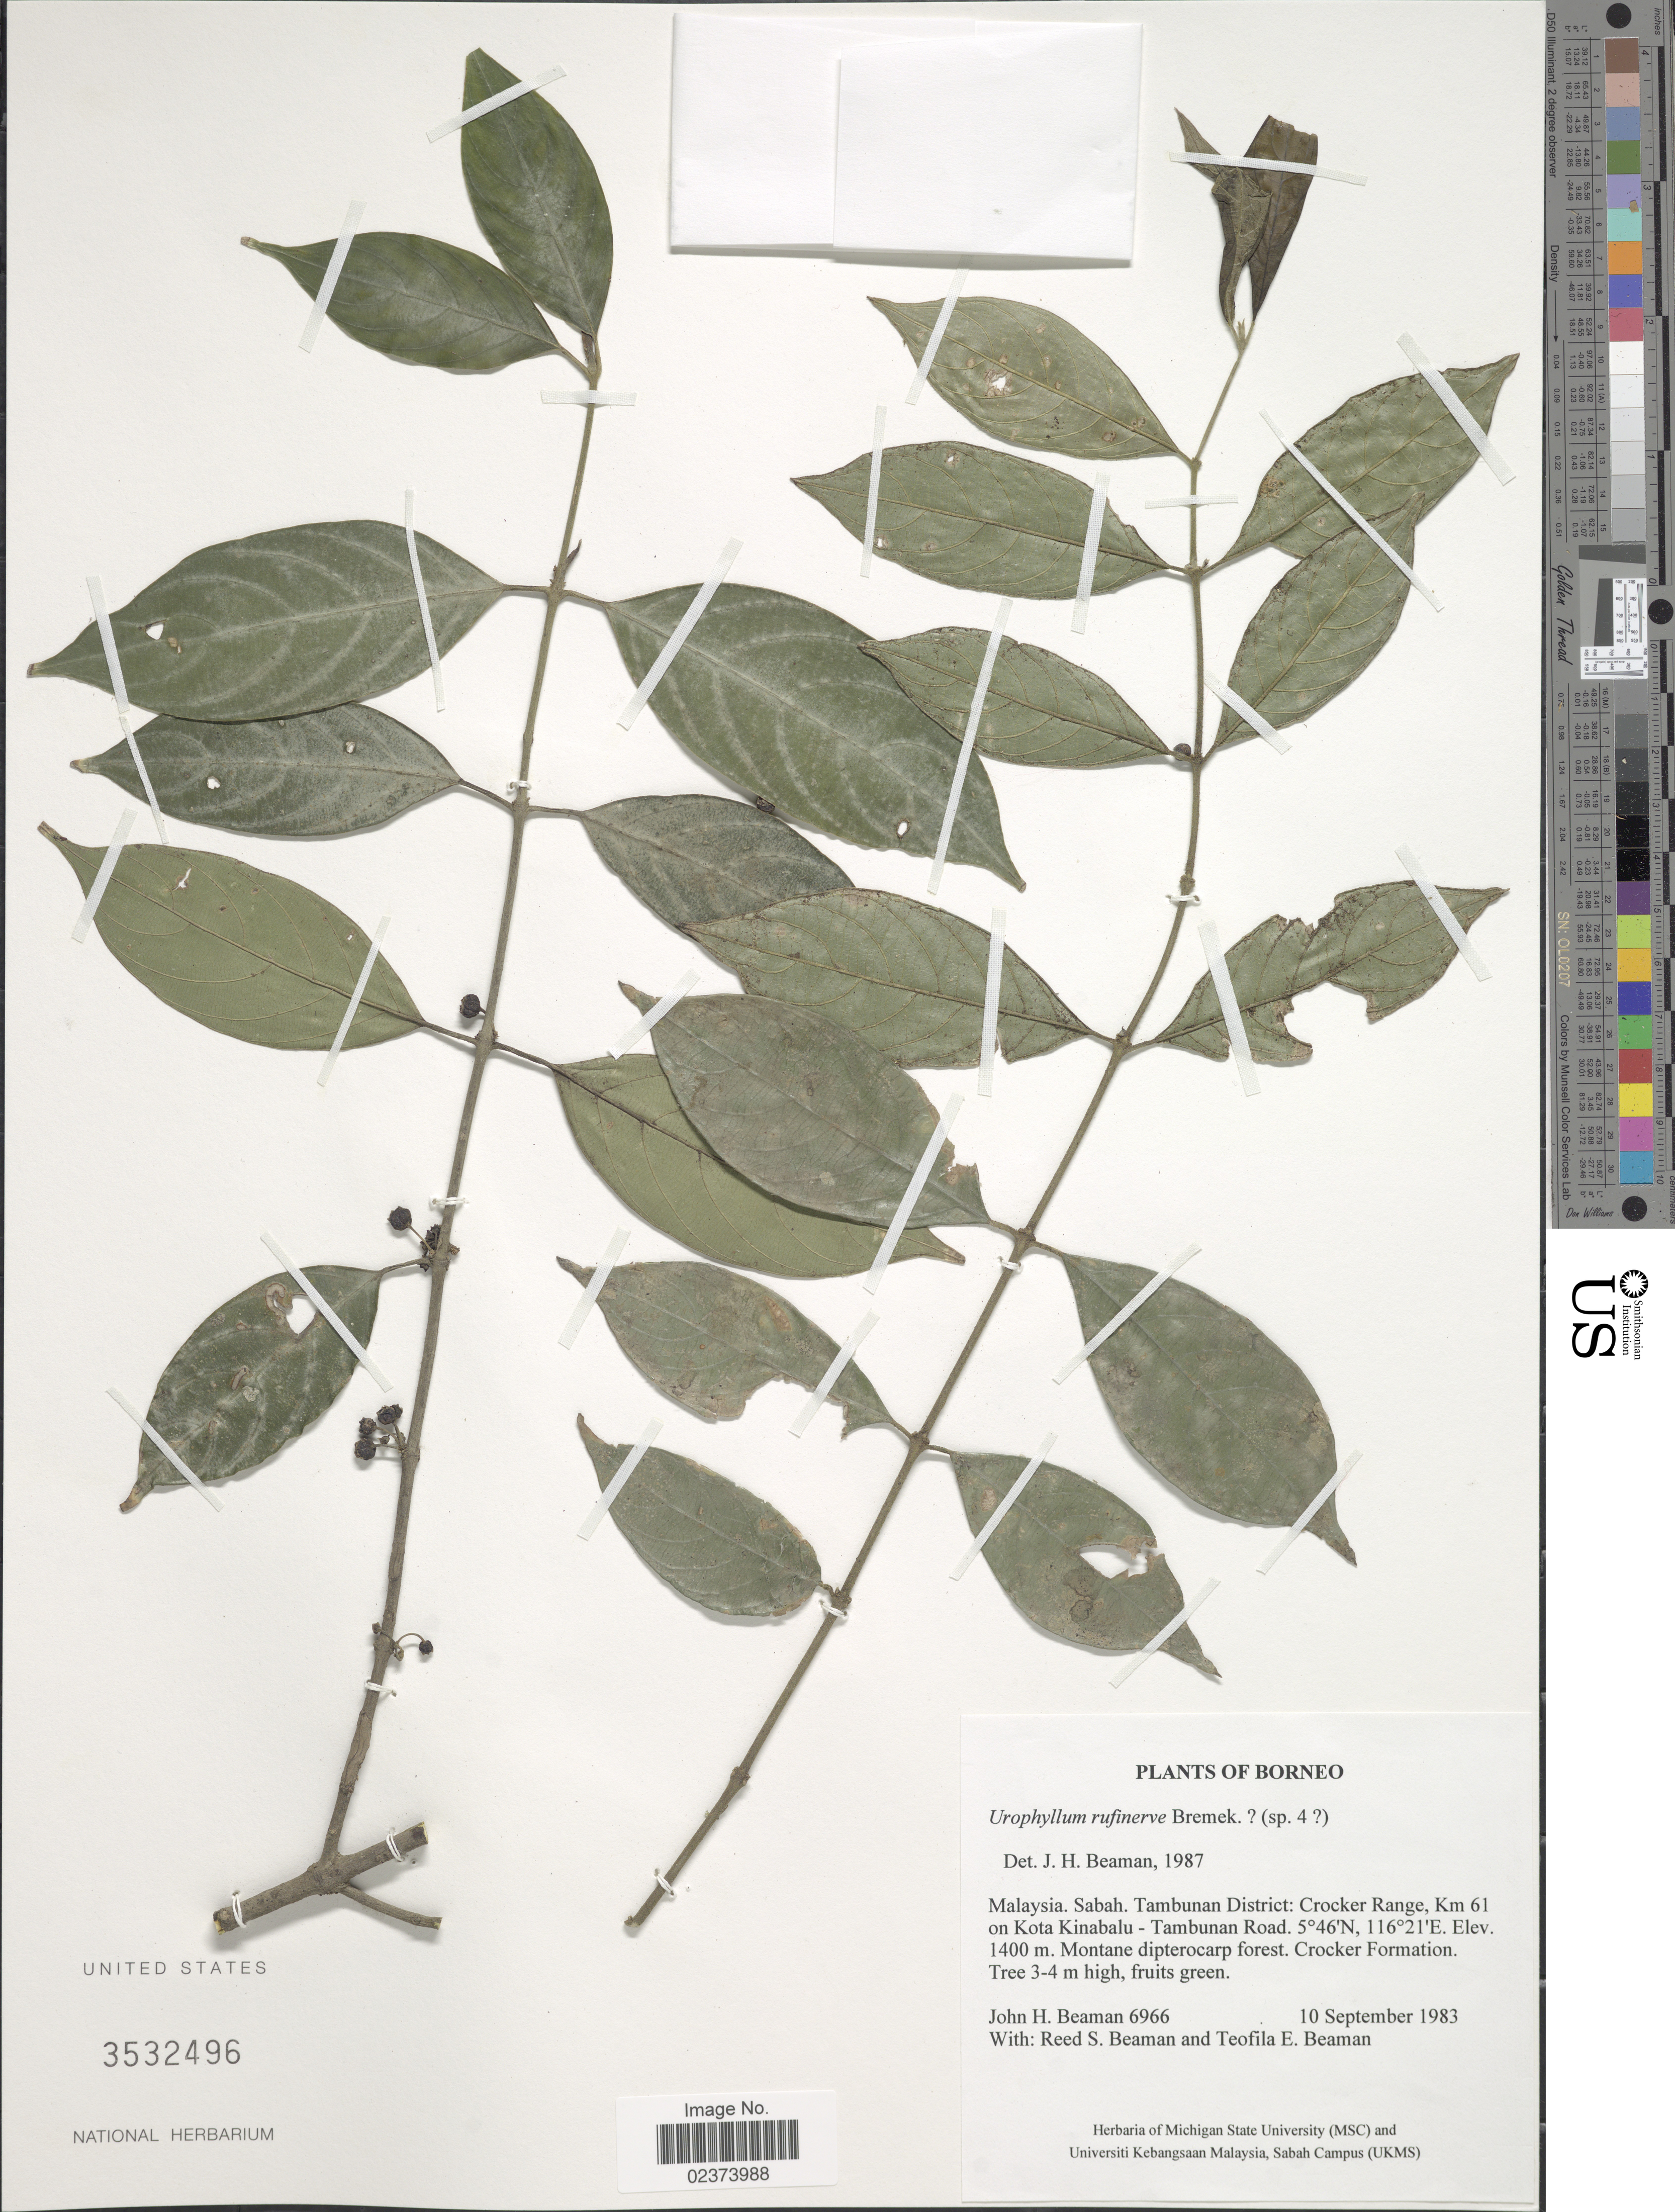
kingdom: Plantae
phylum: Tracheophyta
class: Magnoliopsida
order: Gentianales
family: Rubiaceae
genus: Urophyllum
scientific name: Urophyllum rufinerve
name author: Bremek.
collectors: J. H. Beaman, R. S. Beaman & T. E. Beaman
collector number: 6966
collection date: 1983-09-10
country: Malaysia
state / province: Sabah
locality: Borneo, Tambunan District: Crocker Range, Km 61 on Kota Kinabalu - Tambunan Road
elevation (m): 1400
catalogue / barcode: US 3532496